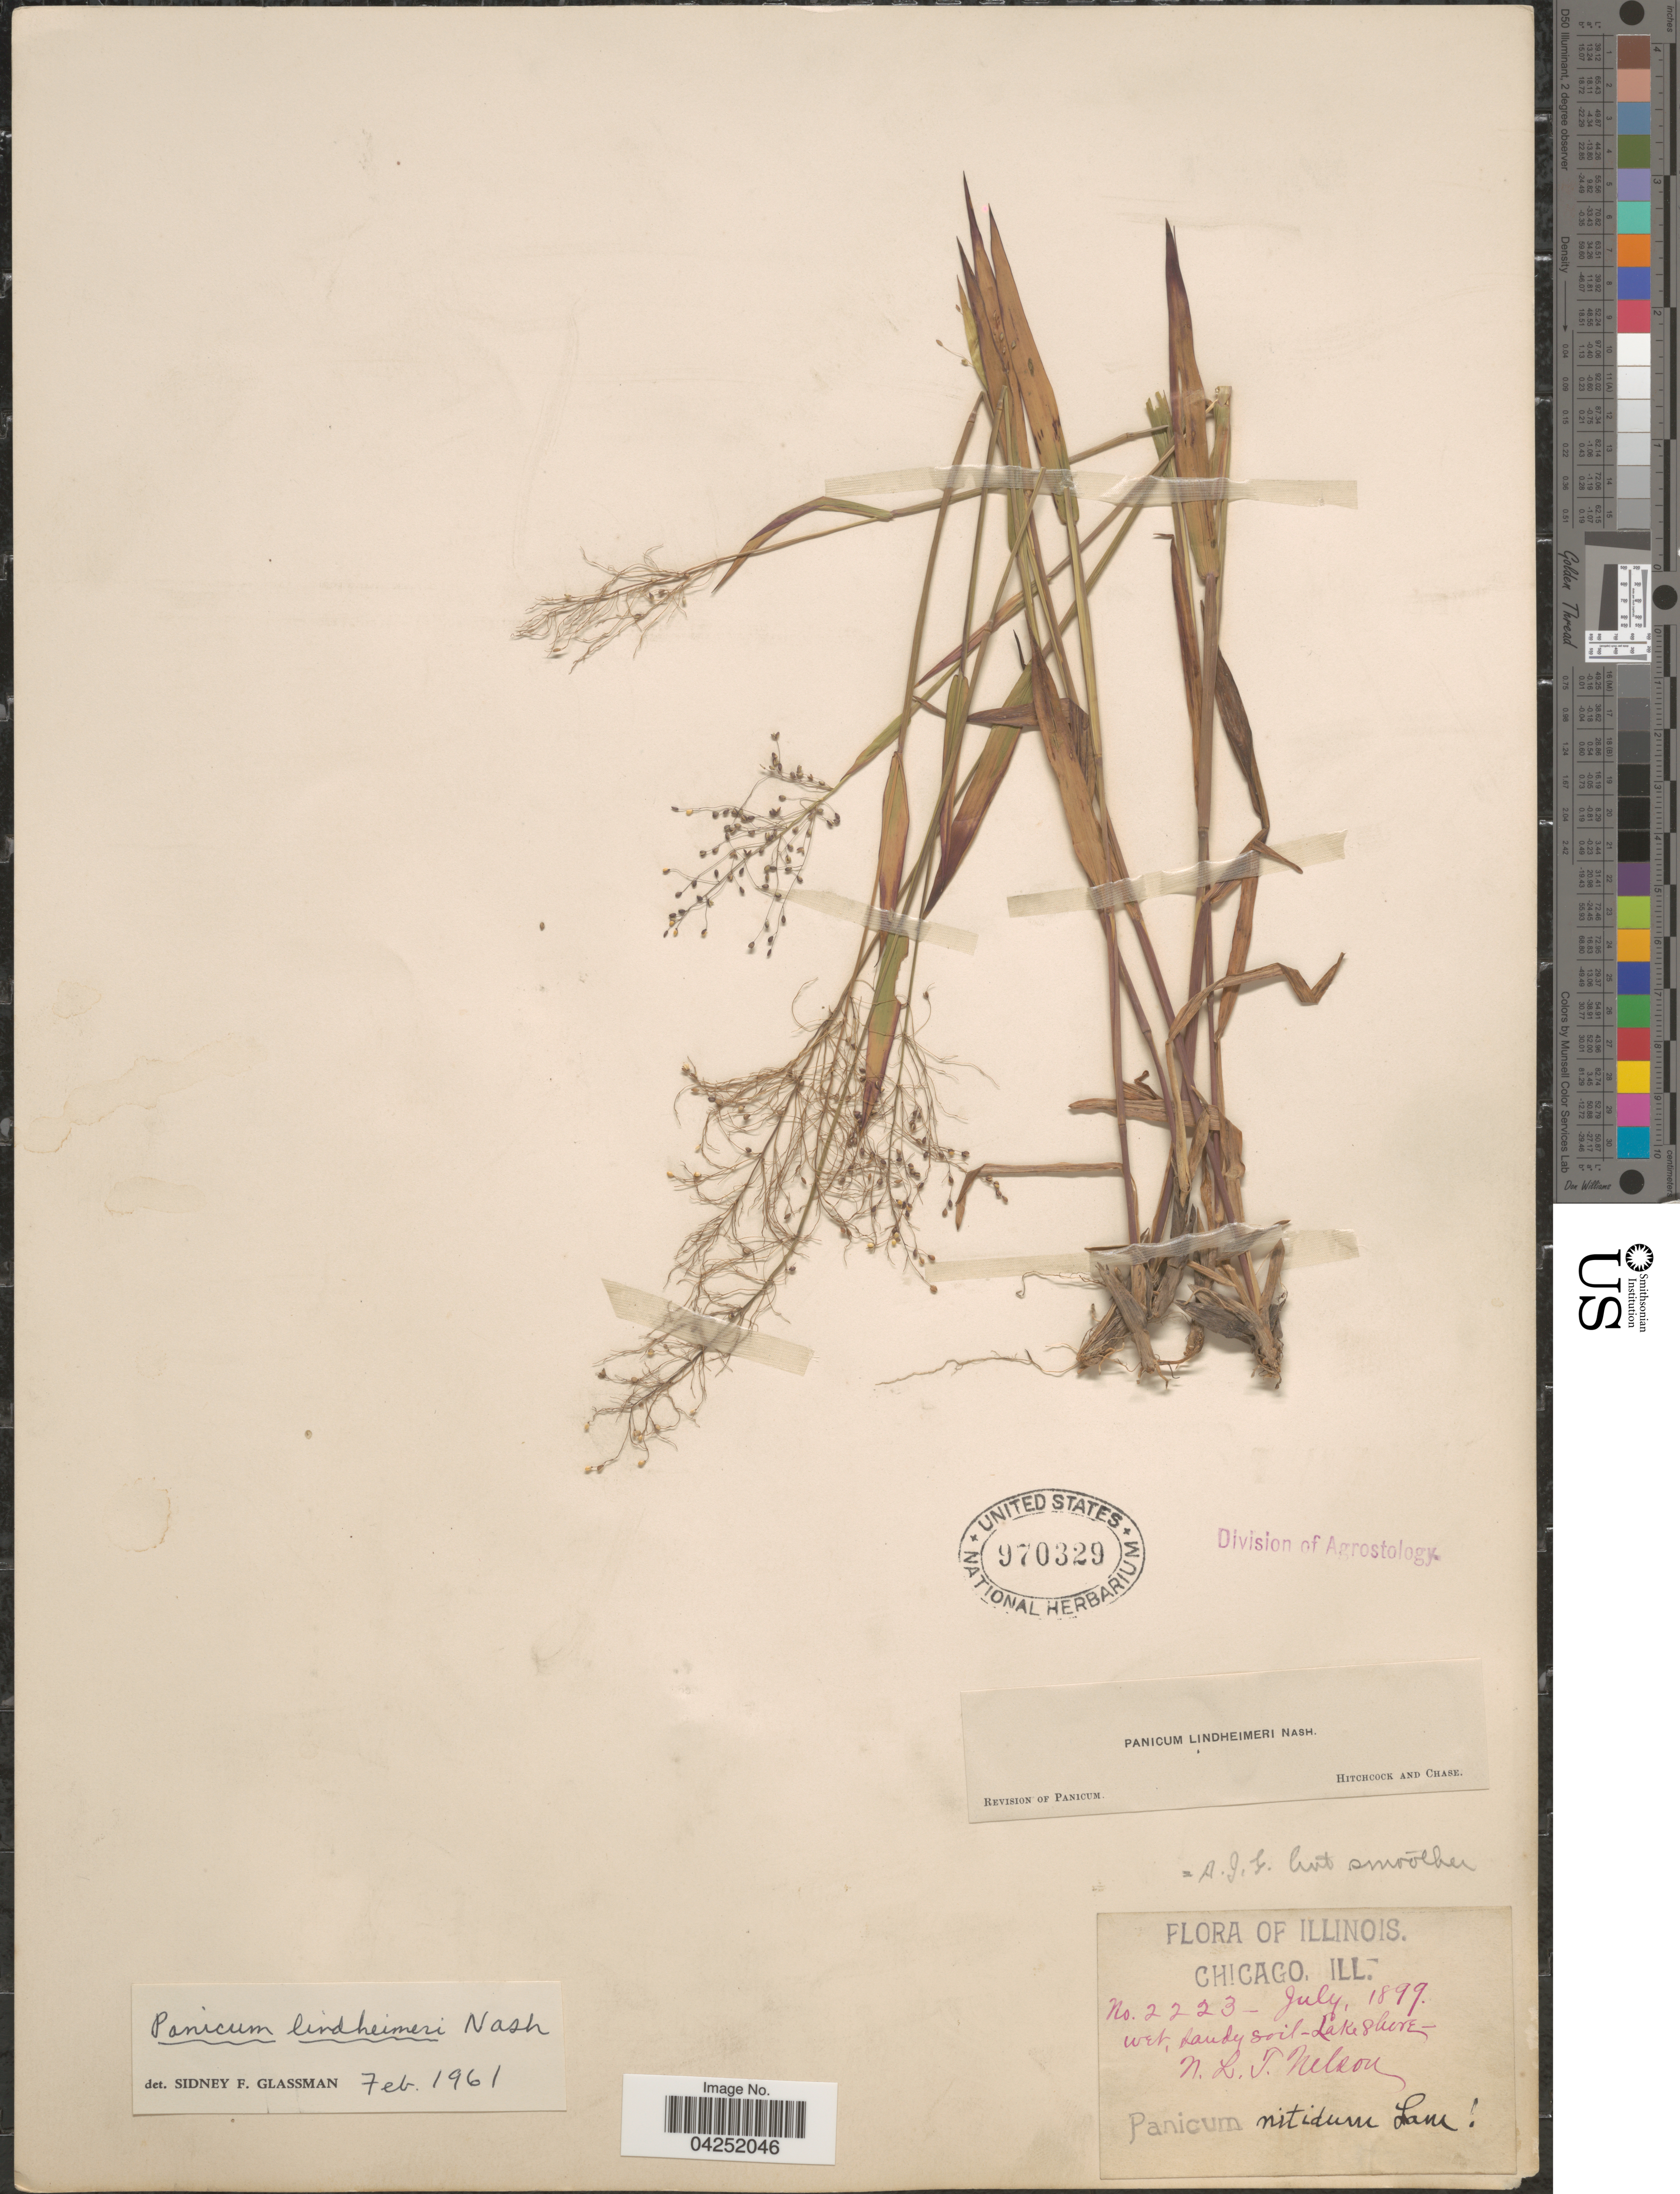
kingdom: Plantae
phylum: Tracheophyta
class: Liliopsida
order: Poales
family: Poaceae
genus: Dichanthelium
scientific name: Dichanthelium acuminatum var. lindheimeri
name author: (Nash) Gould & C.A. Clark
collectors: N. L. T. Nelson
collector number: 2223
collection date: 1899-07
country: United States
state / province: Illinois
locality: Chicago. Wet, sandy soil, Lake shore.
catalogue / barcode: US 970329